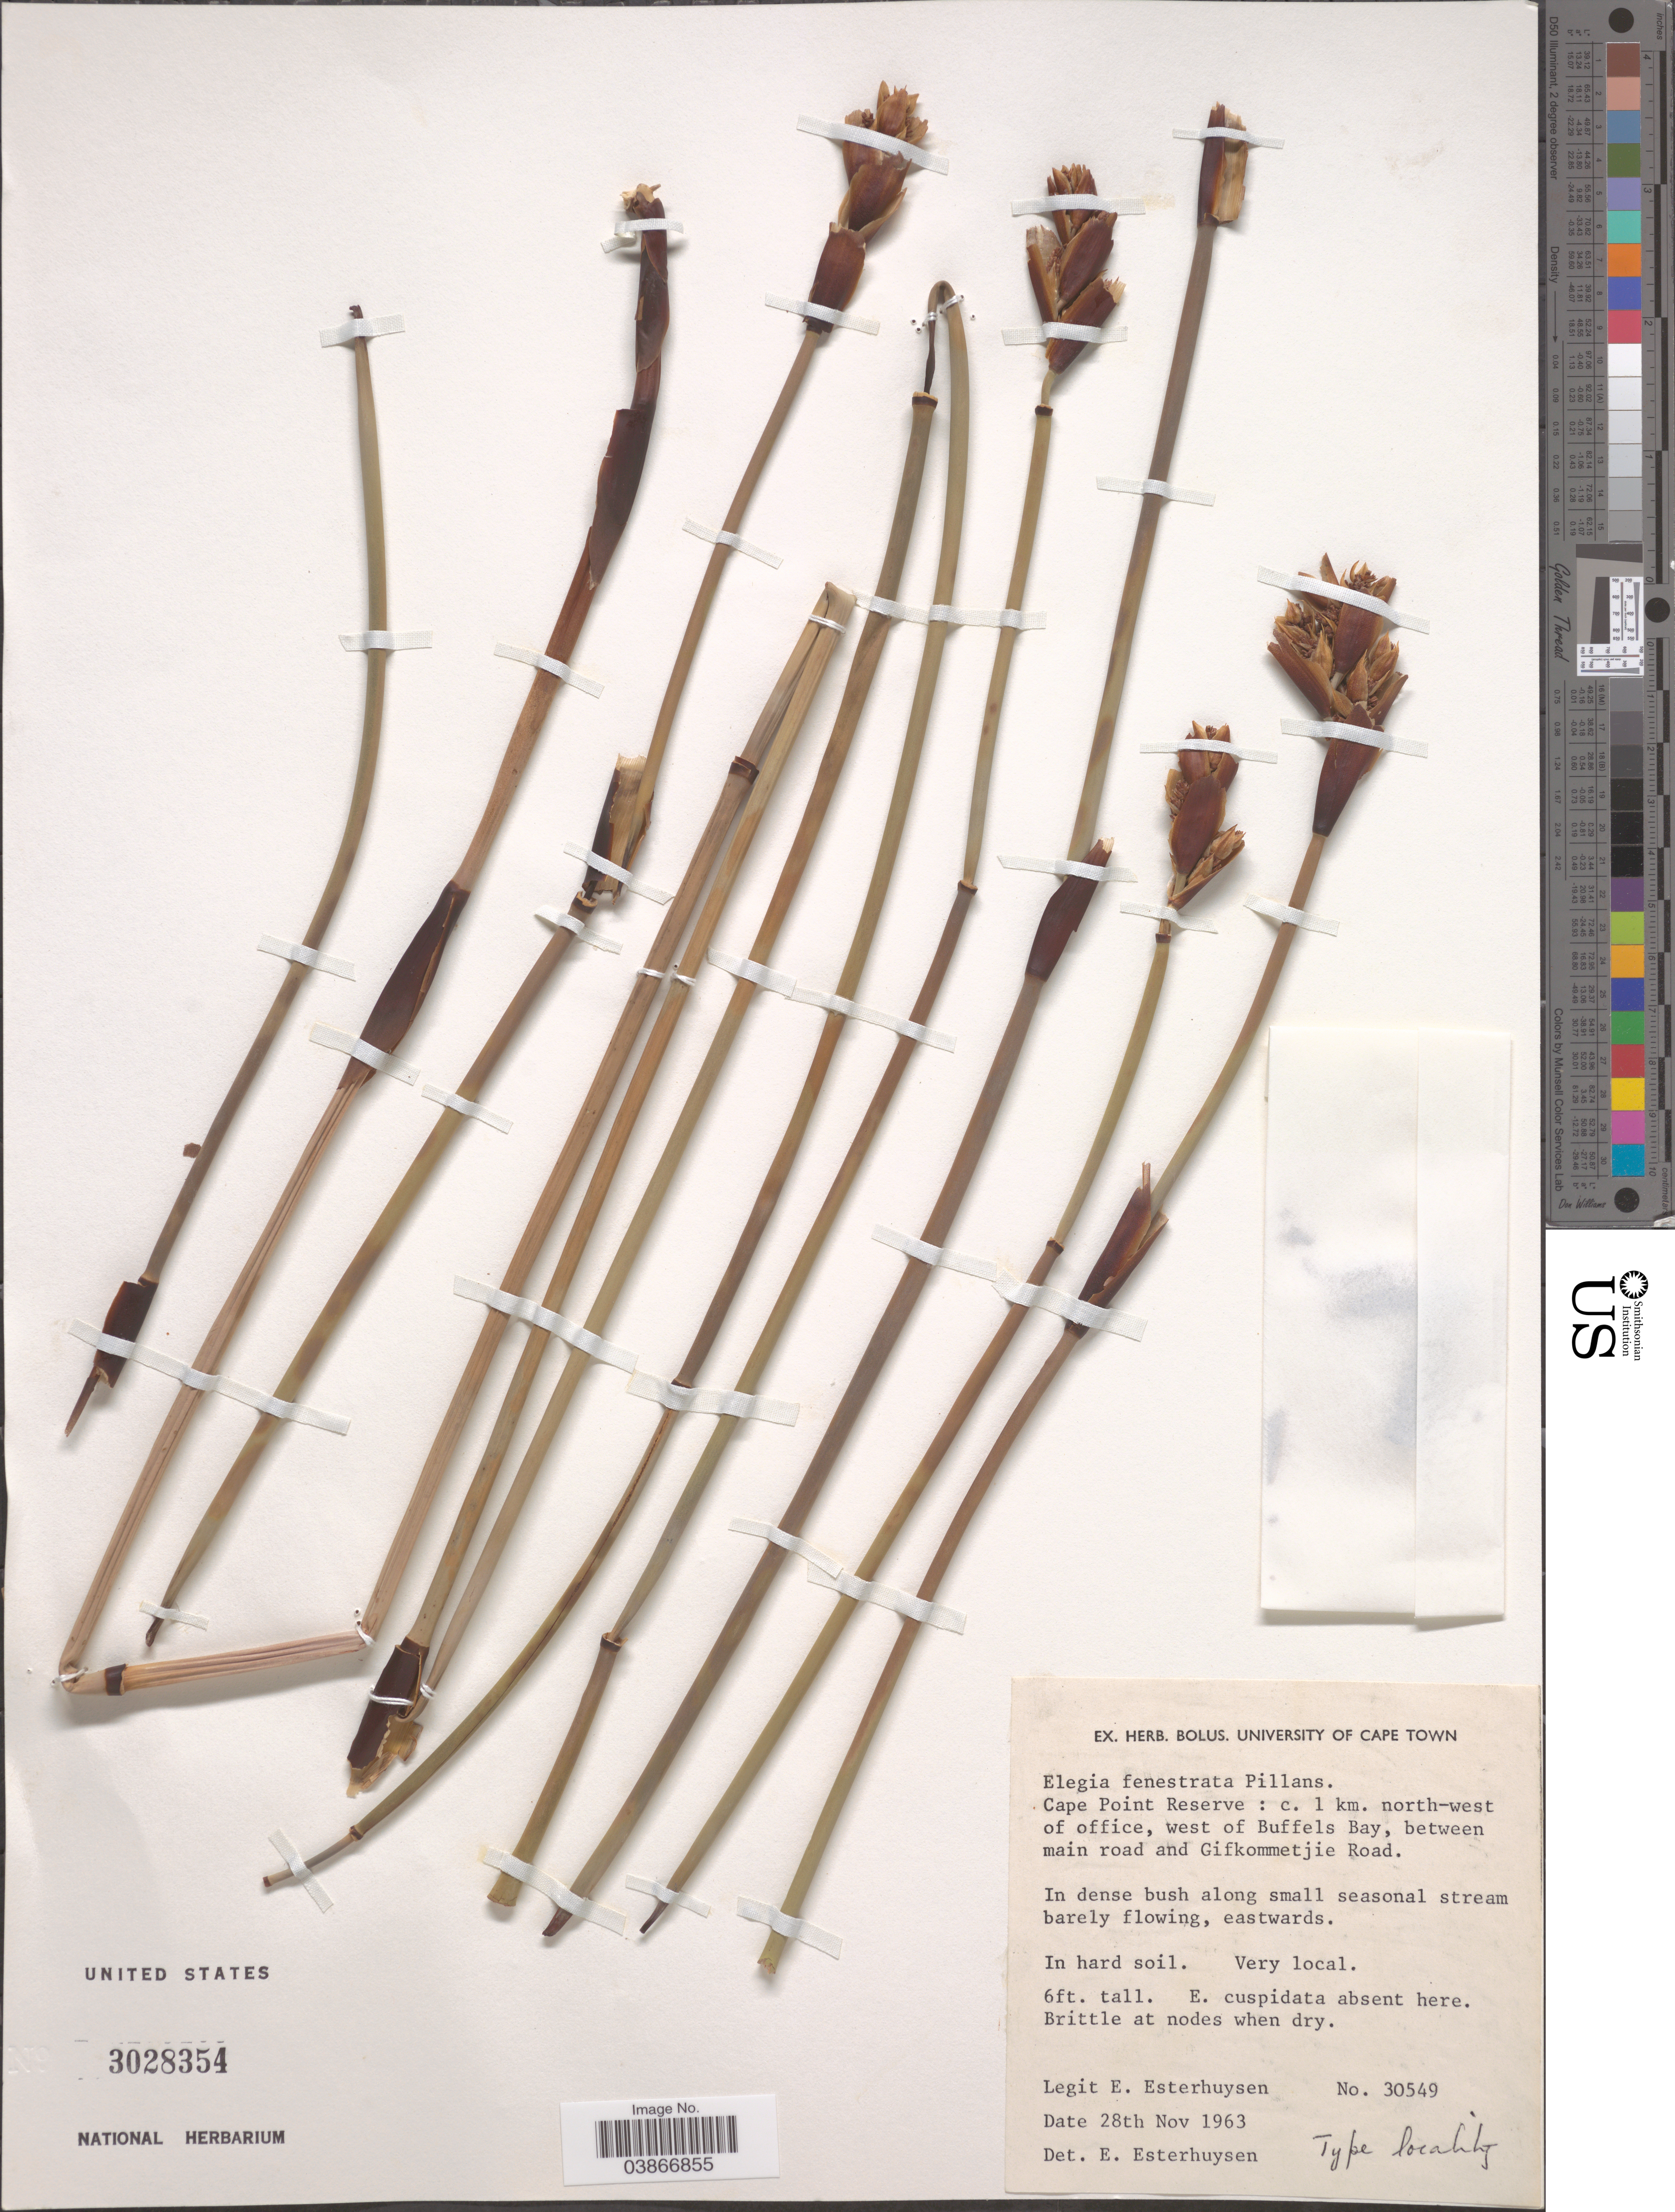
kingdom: Plantae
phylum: Tracheophyta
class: Liliopsida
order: Poales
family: Restionaceae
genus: Elegia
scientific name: Elegia fenestrata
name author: Pillans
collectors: E. E. Esterhuysen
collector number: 30549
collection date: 1963-11-28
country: South Africa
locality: Cape Point Reserve: c. 1 km. north-west of office, west of Buffels Bay, between main road and Gifkommetjie Road. Eastwards.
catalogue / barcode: US 3028354